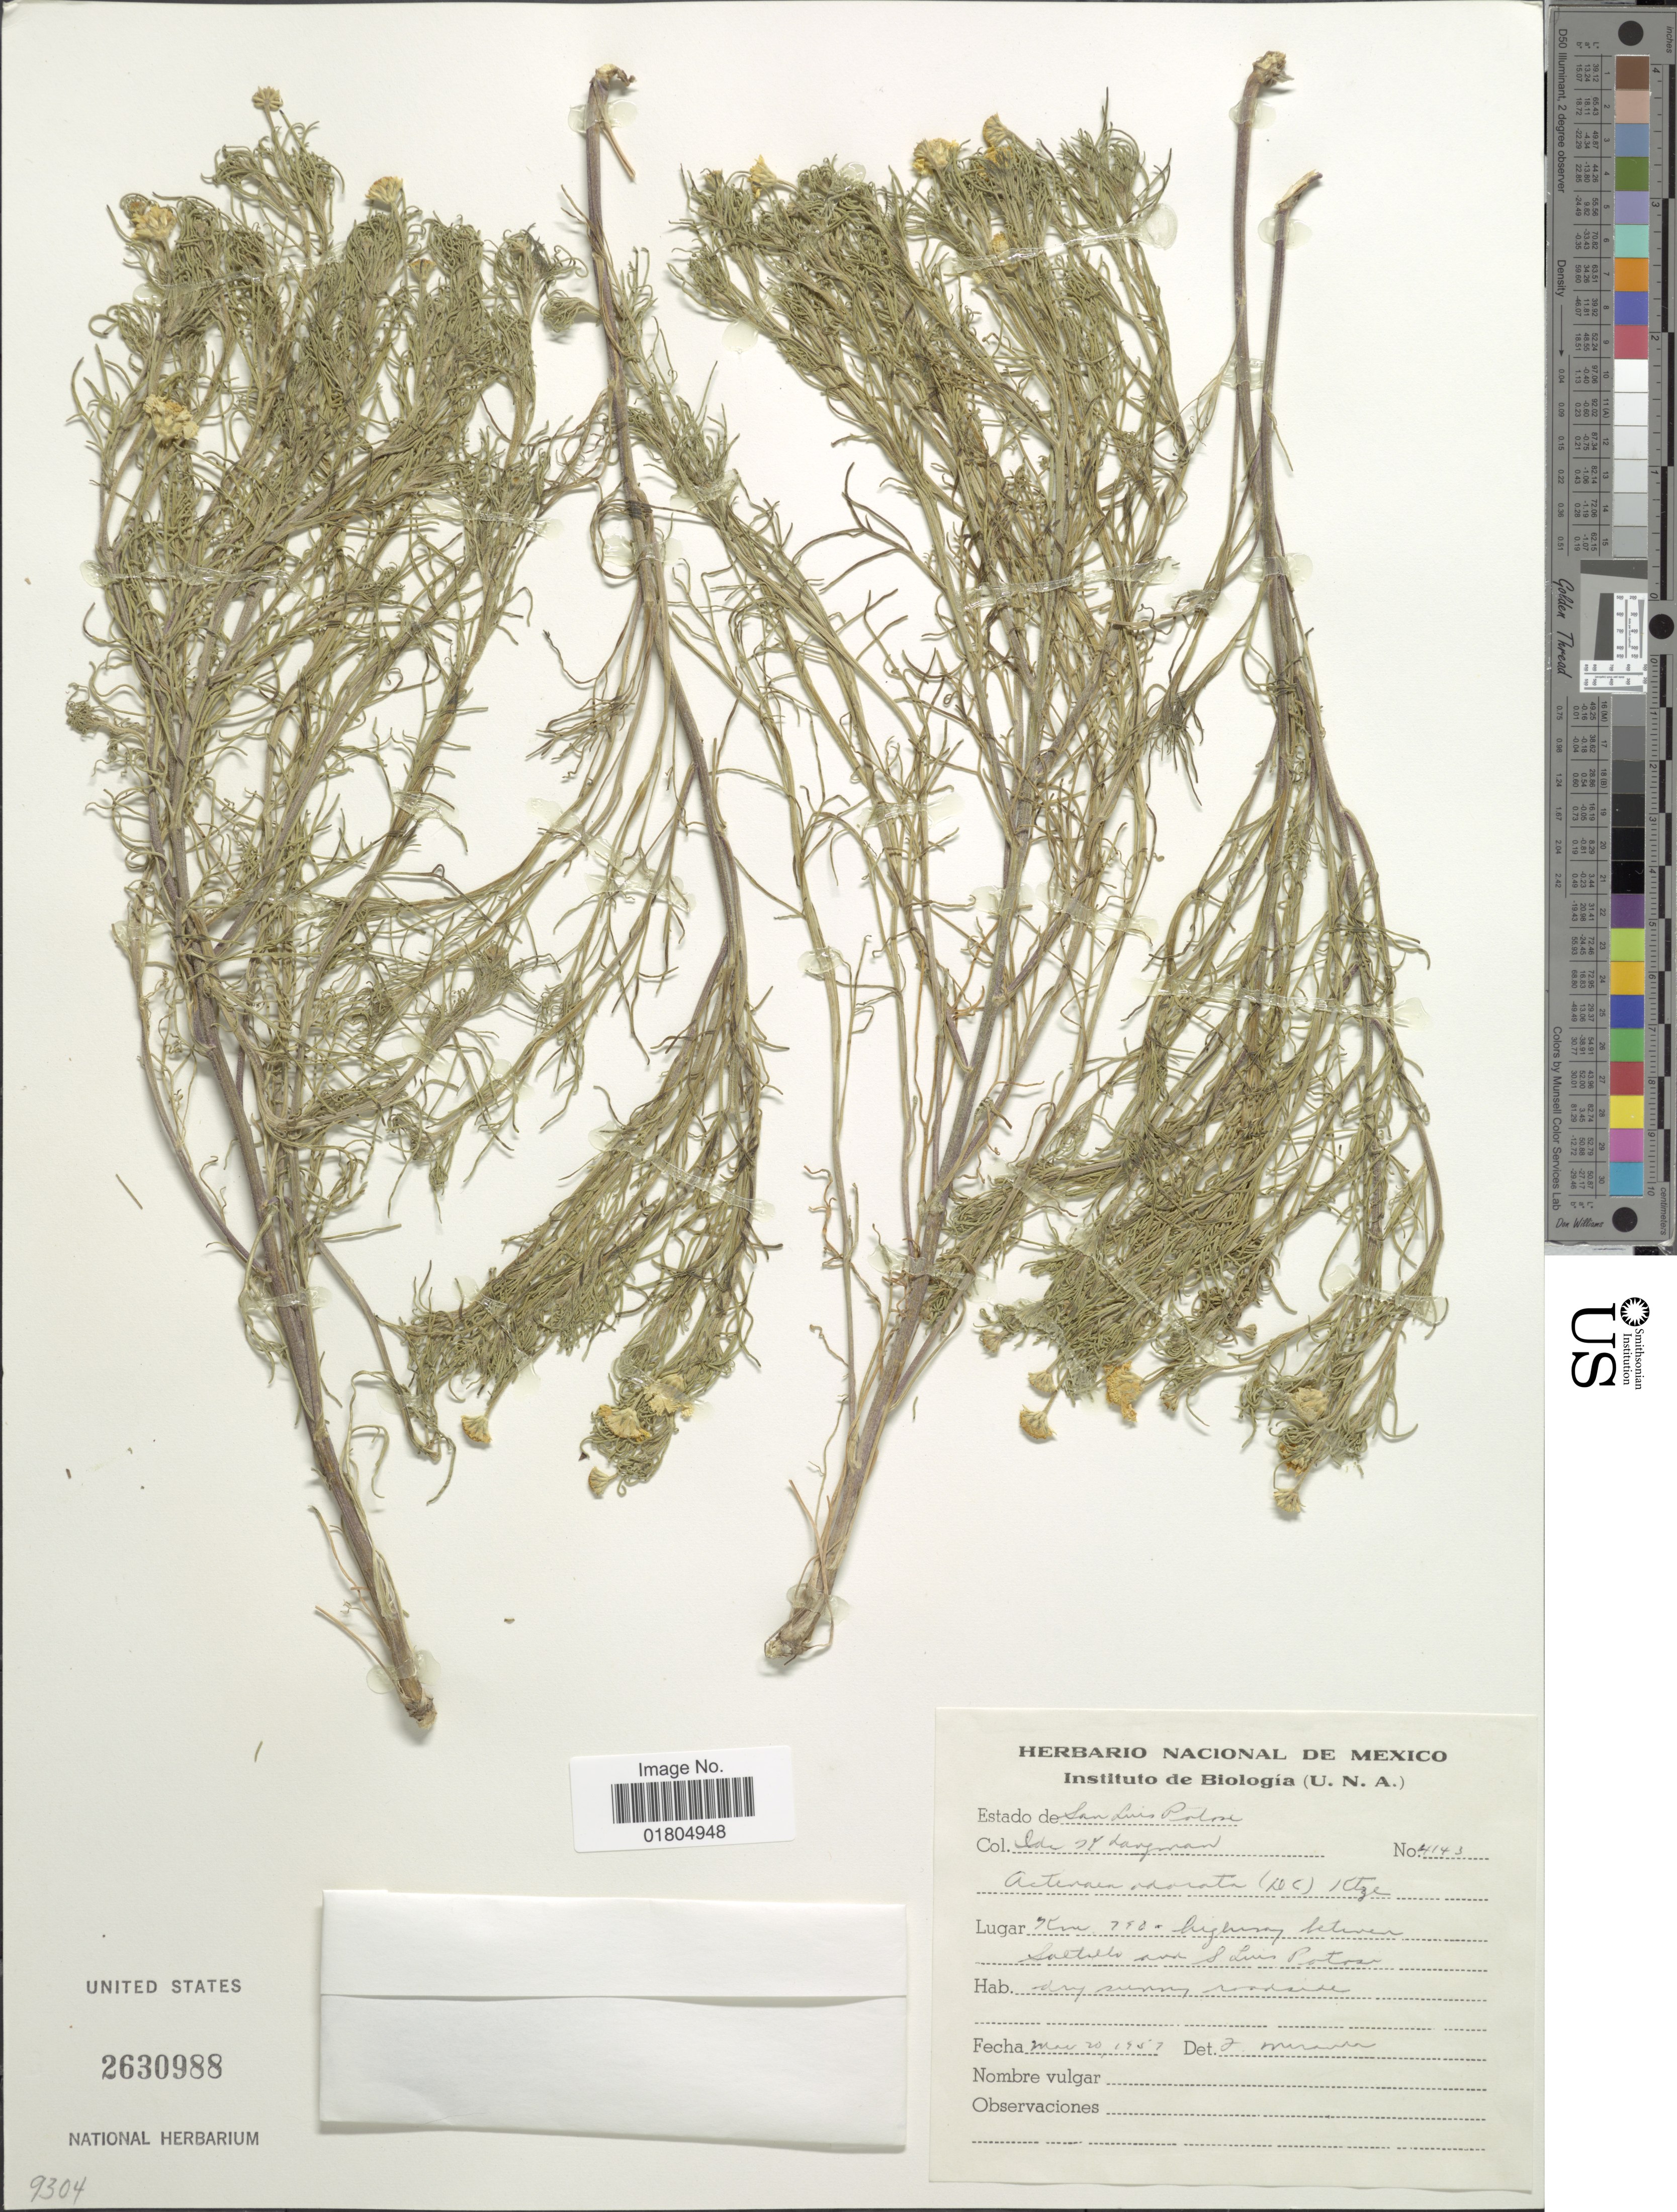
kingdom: Plantae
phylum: Tracheophyta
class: Magnoliopsida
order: Asterales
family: Asteraceae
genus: Hymenoxys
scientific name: Hymenoxys odorata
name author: DC.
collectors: I. Langman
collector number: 4143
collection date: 1957-03-20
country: Mexico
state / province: San Luis Potosí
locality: Km 798 [interpreted] highway between Saltillo and S Luis Potosi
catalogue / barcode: US 2630988